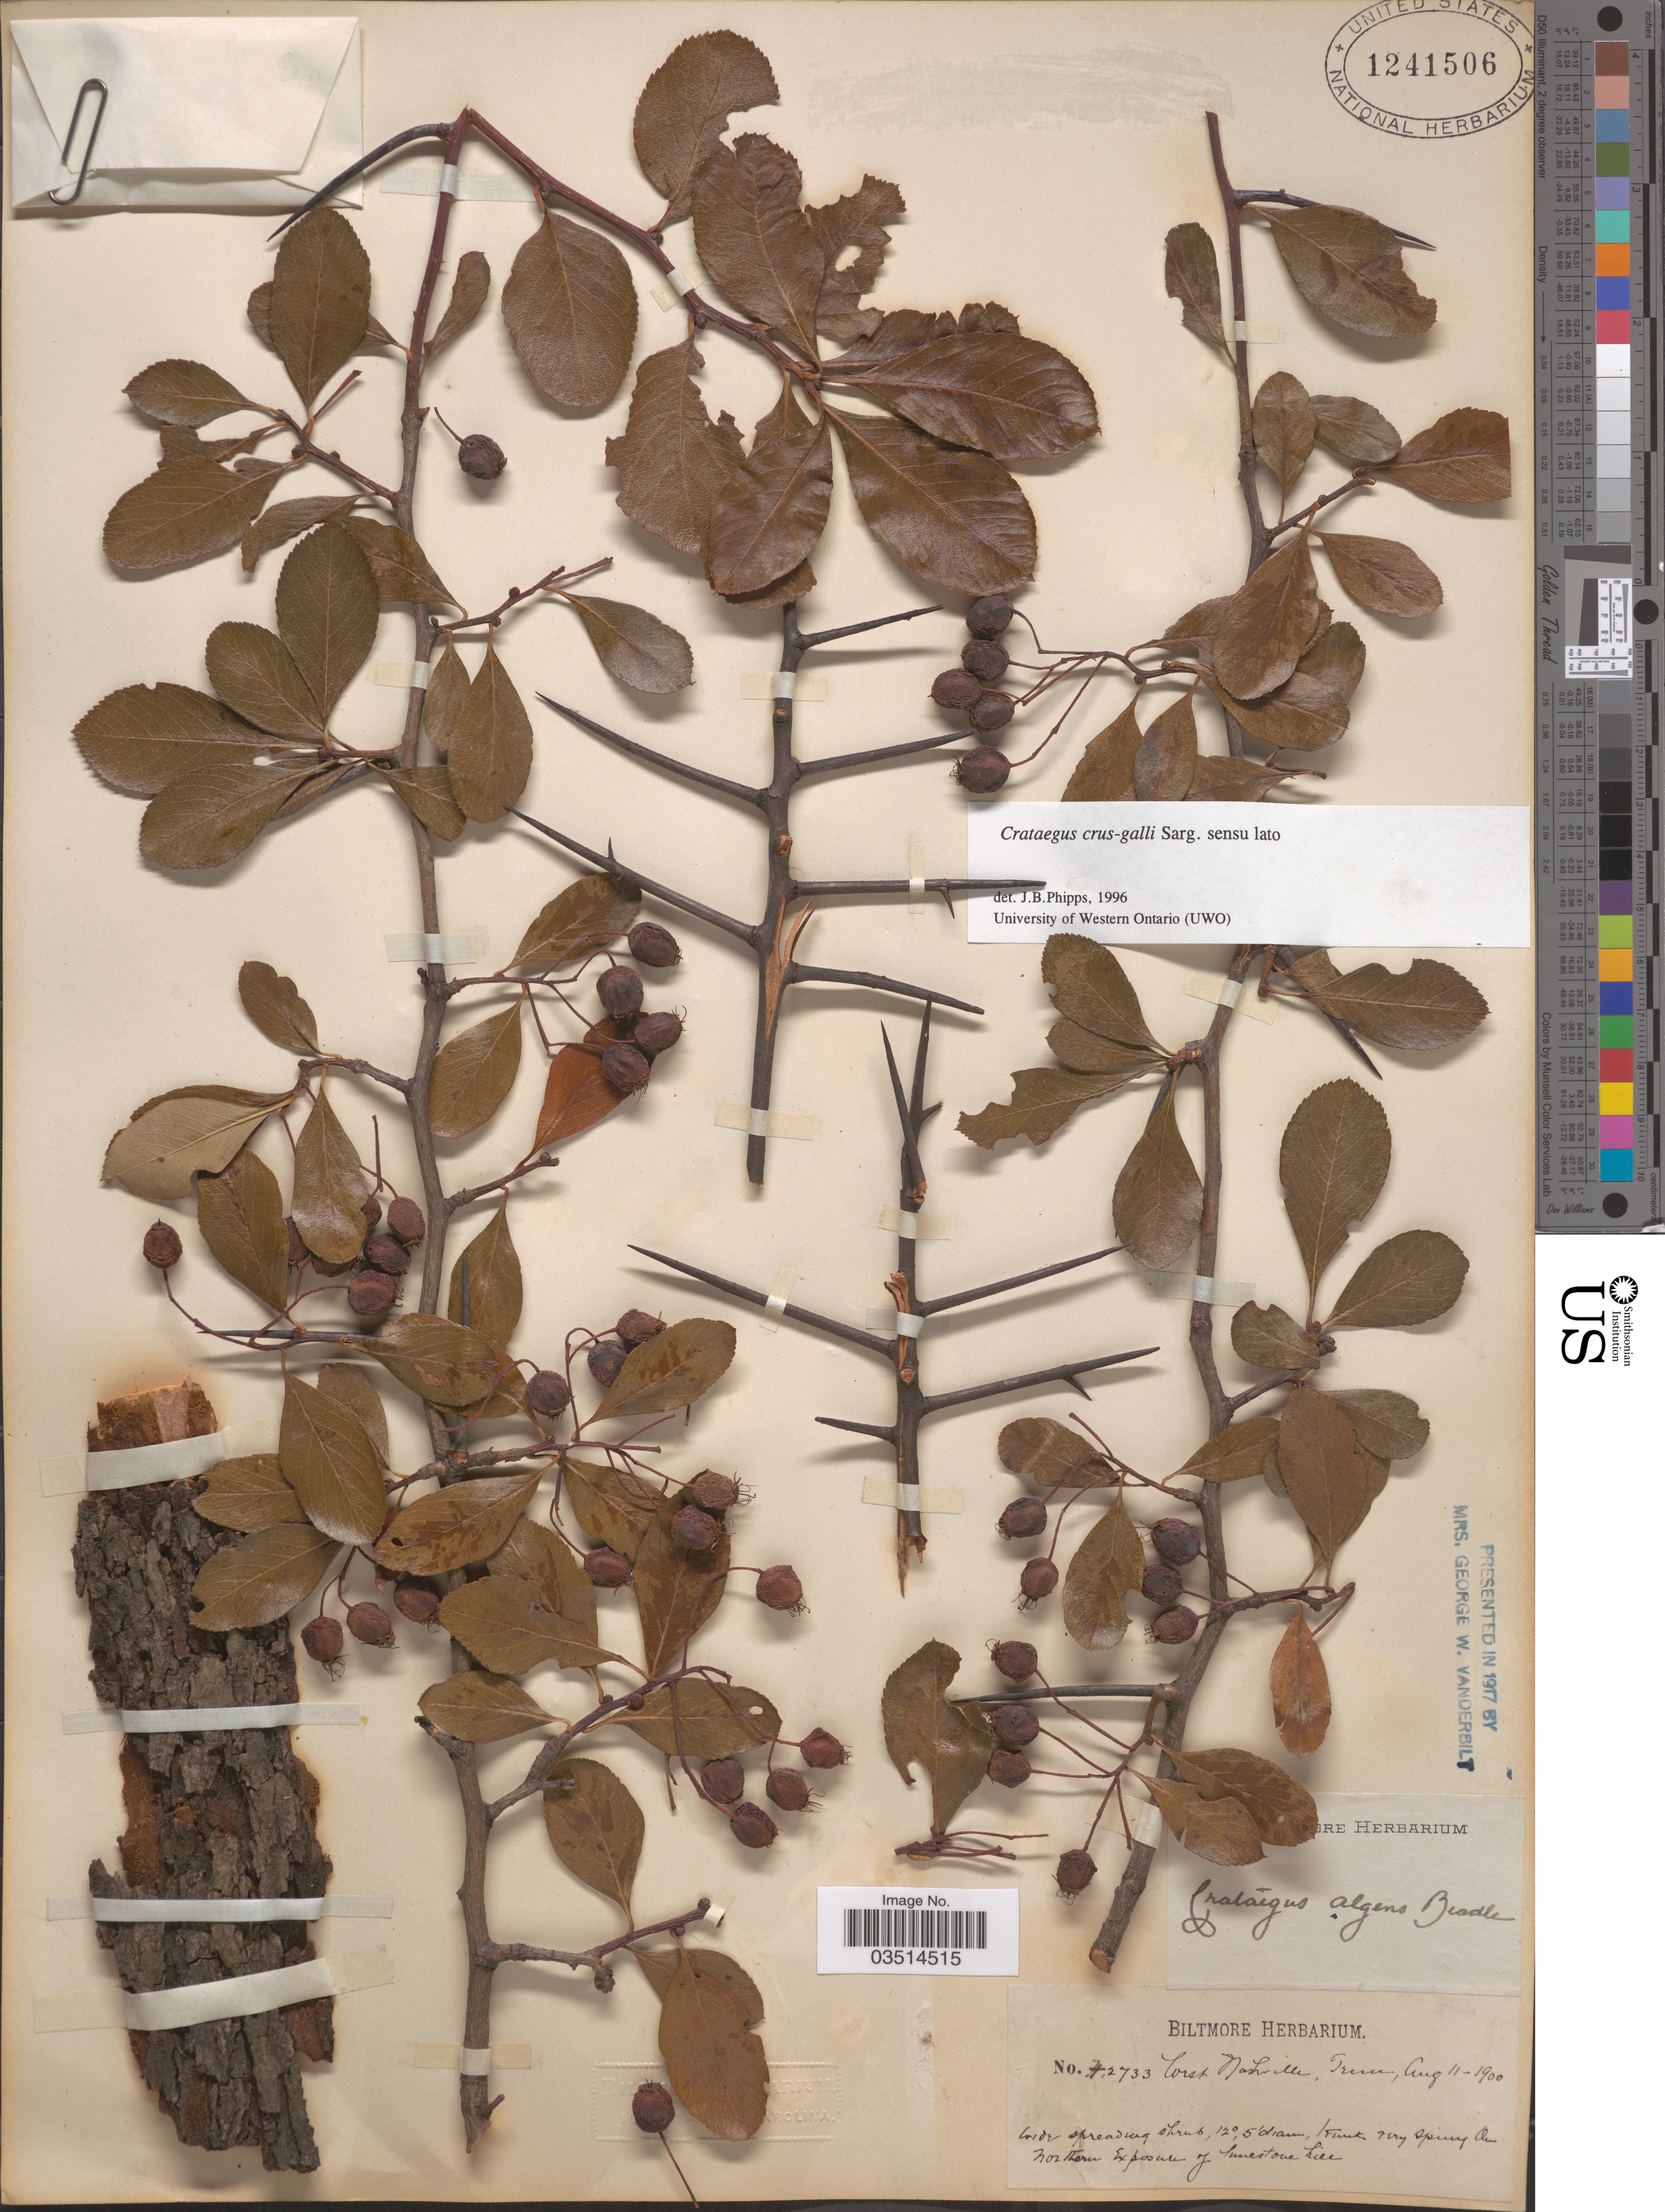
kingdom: Plantae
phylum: Tracheophyta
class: Magnoliopsida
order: Rosales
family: Rosaceae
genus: Crataegus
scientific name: Crataegus crus-galli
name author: L.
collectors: ex herb. Biltmore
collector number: H2733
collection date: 1900-08-11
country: United States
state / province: Tennessee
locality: West Nashville.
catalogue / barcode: US 1241506